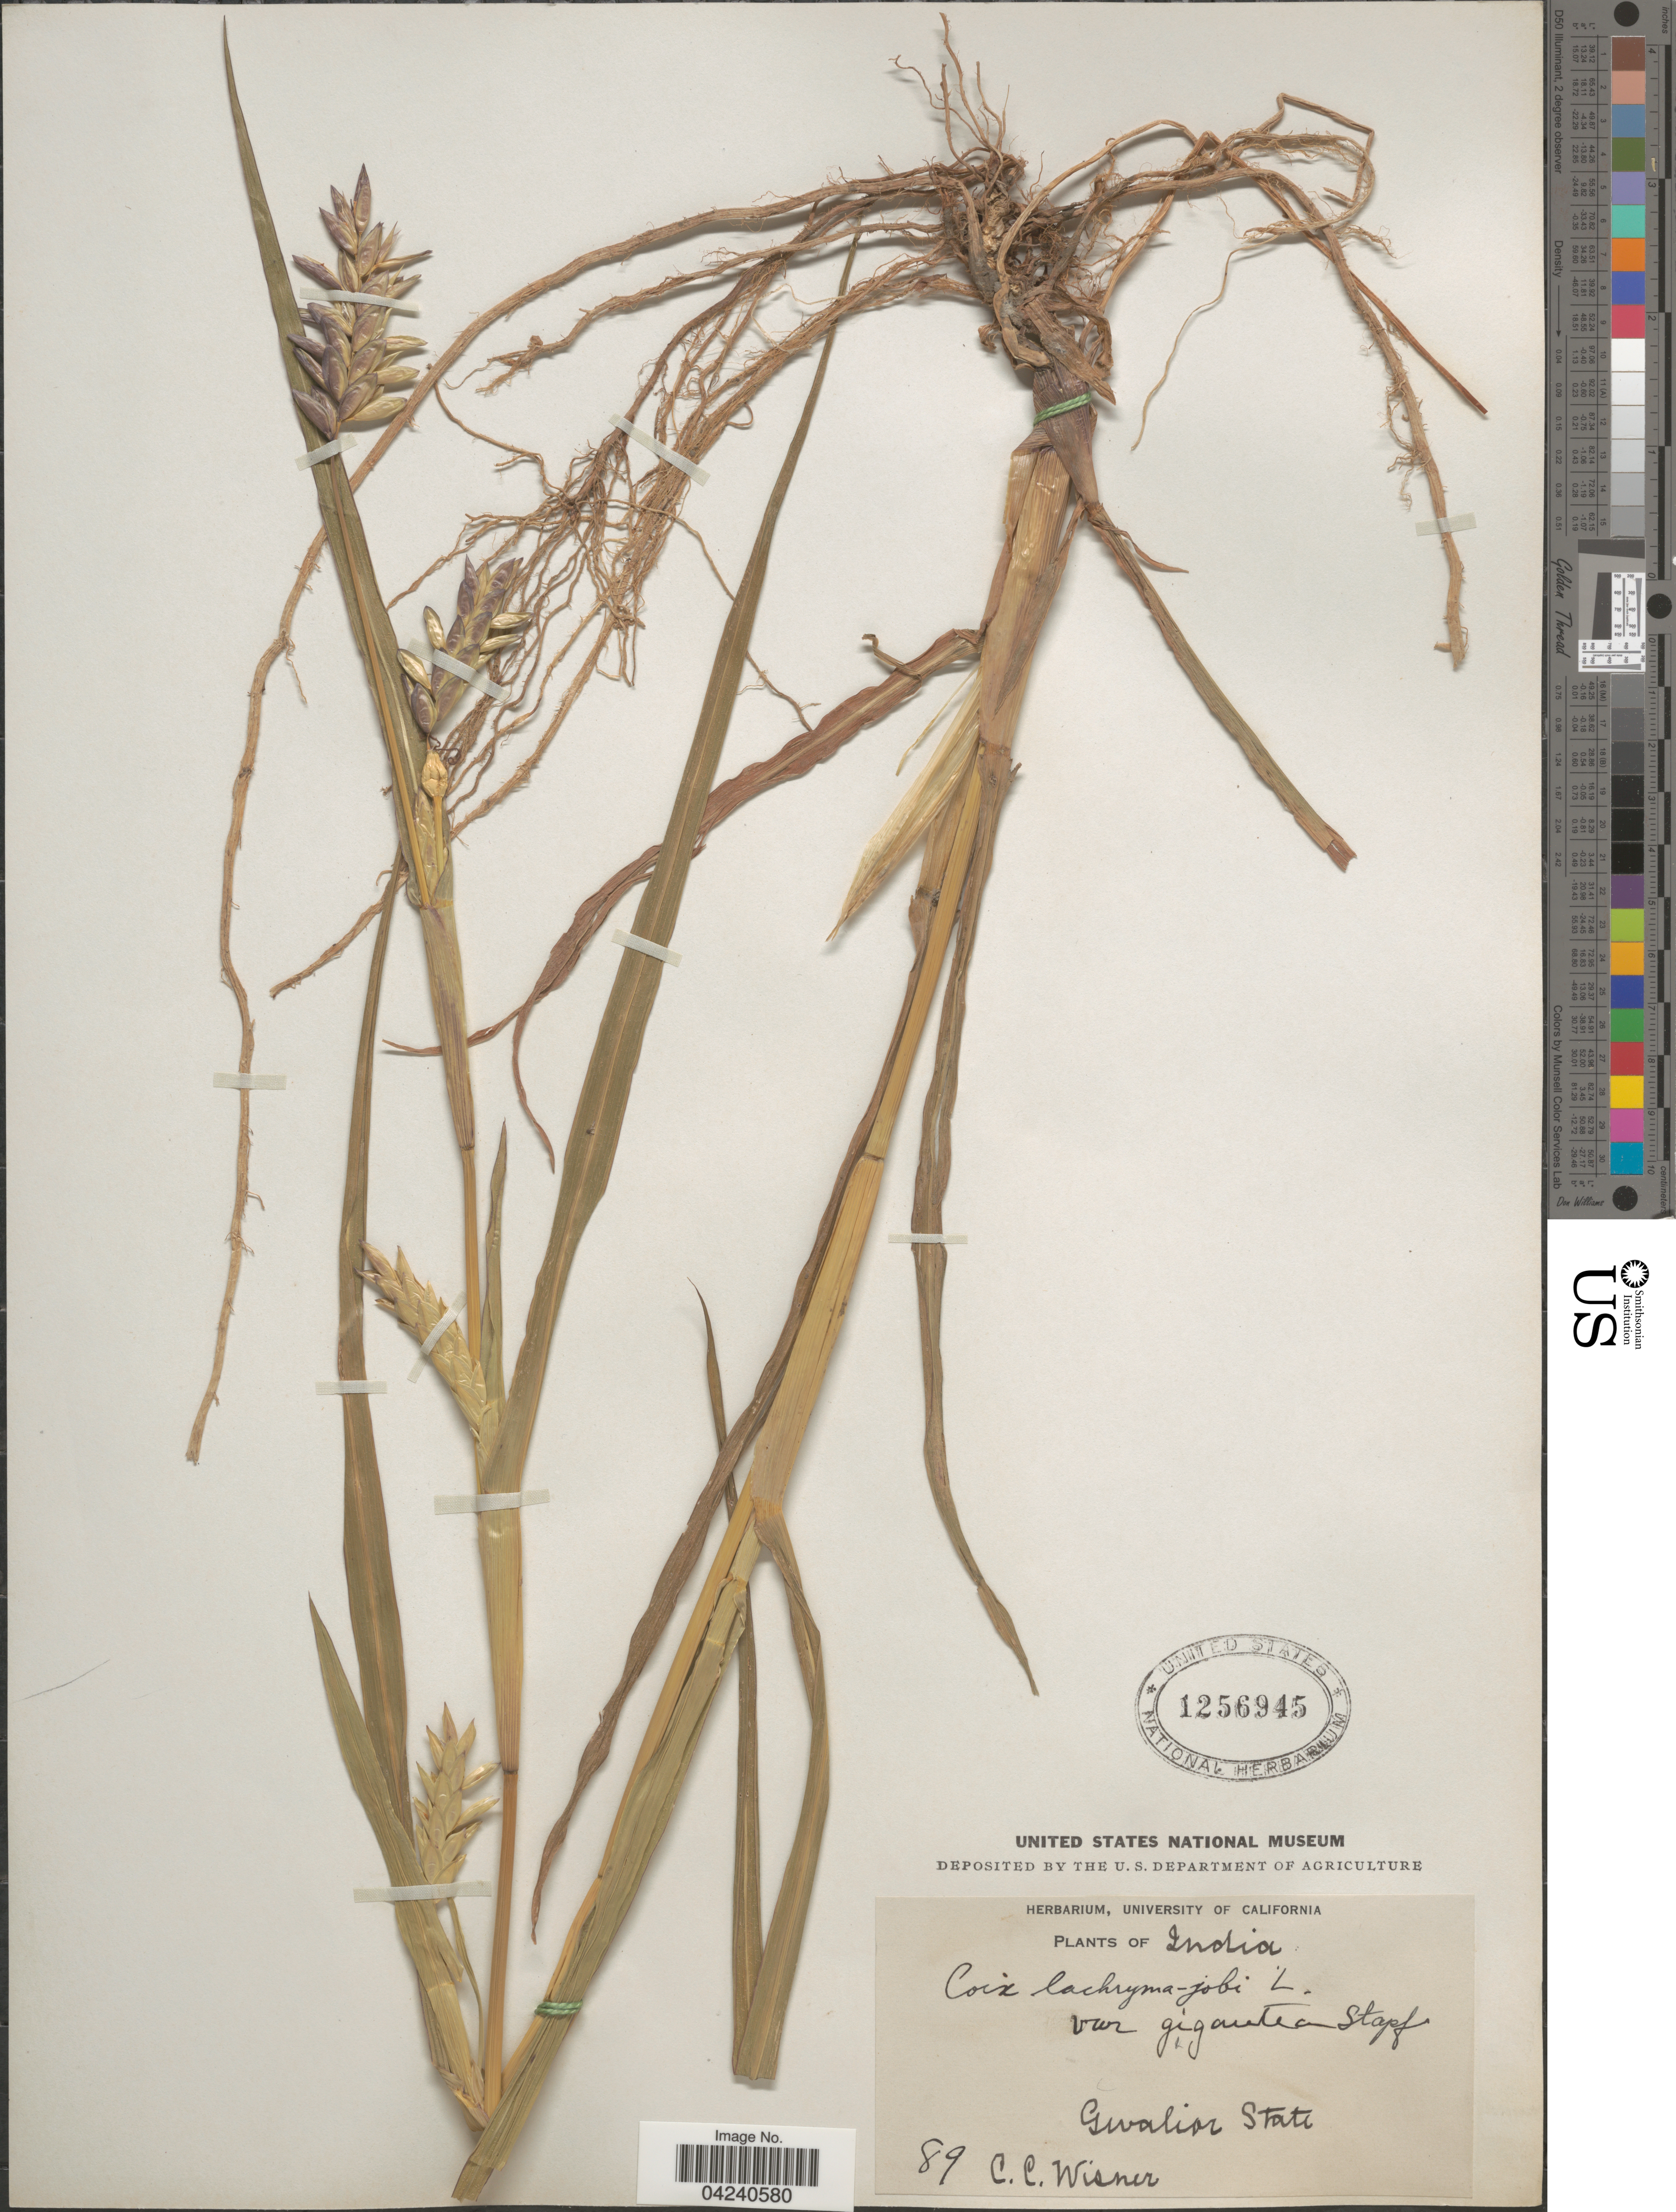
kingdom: Plantae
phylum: Tracheophyta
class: Liliopsida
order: Poales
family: Poaceae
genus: Coix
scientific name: Coix lacryma-jobi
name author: L.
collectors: C. Wisner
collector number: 89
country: India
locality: Gwalior State.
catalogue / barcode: US 1256945